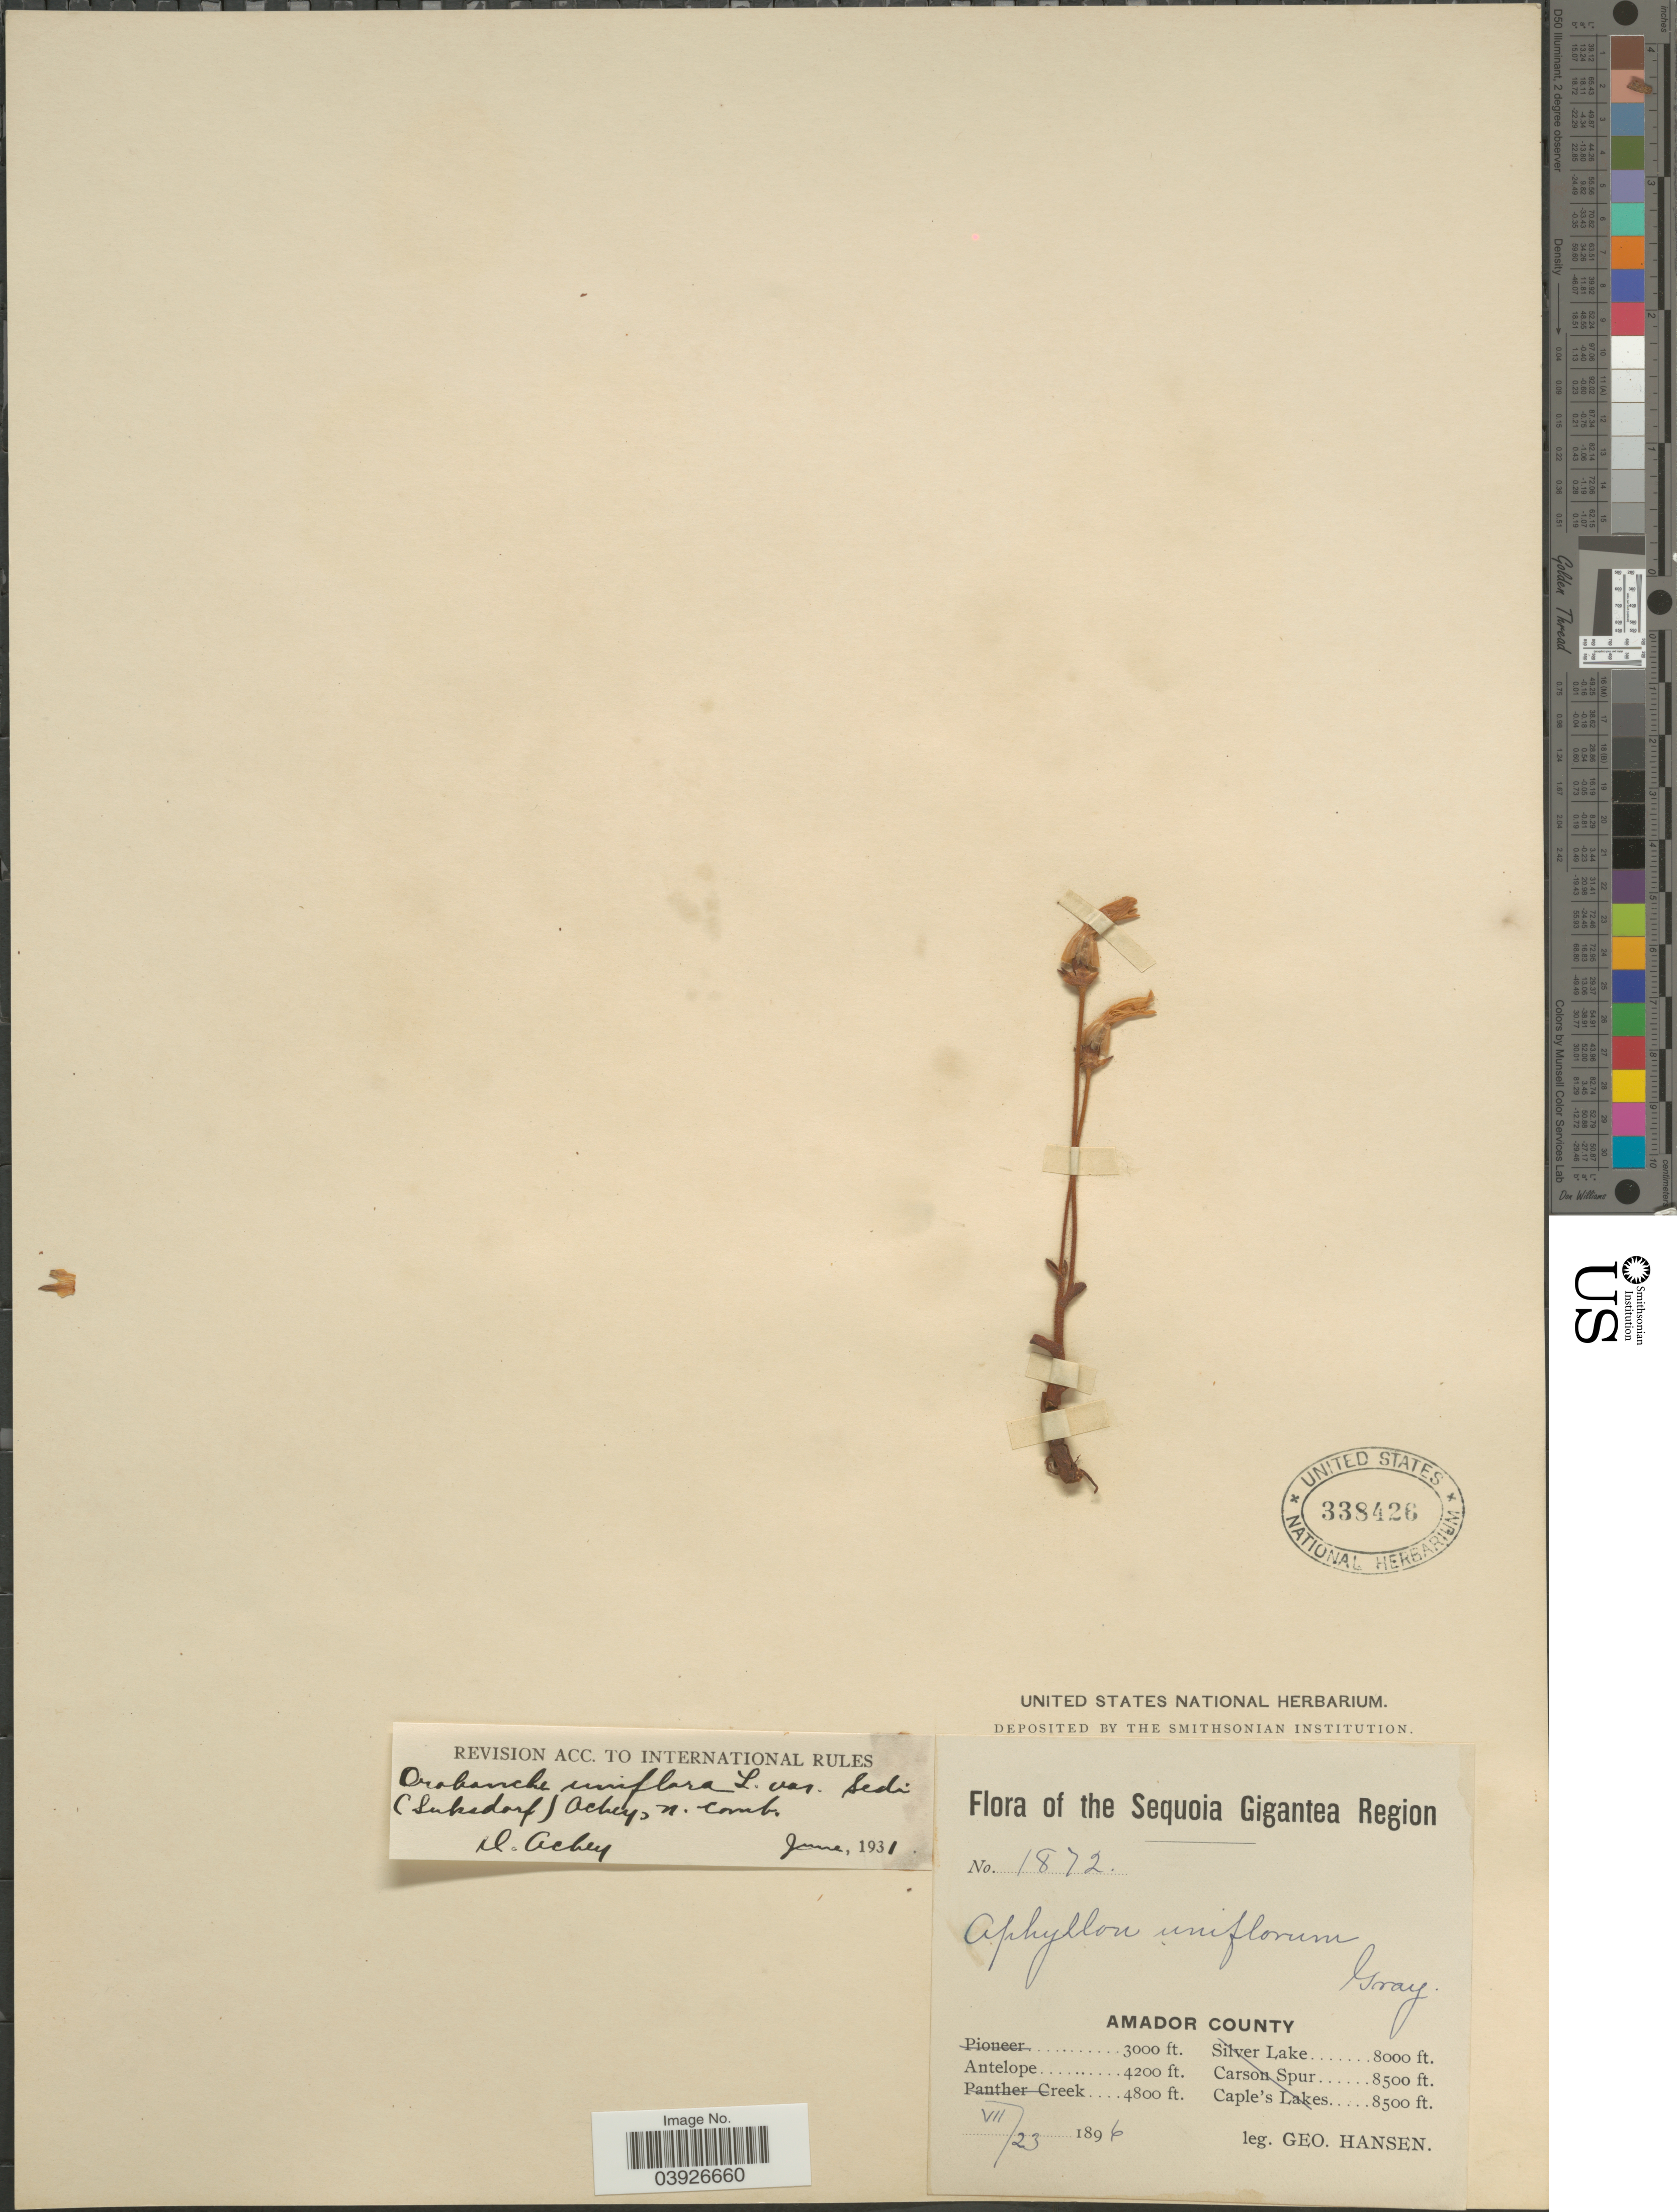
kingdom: Plantae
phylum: Tracheophyta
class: Magnoliopsida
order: Lamiales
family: Orobanchaceae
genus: Aphyllon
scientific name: Aphyllon sedi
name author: Suksd.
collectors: G. Hansen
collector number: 1872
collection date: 1896-07-23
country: United States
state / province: California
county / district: Amador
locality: The Sequoia Gigantea Region. Amador County. Antelope.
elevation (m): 1280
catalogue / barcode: US 338426